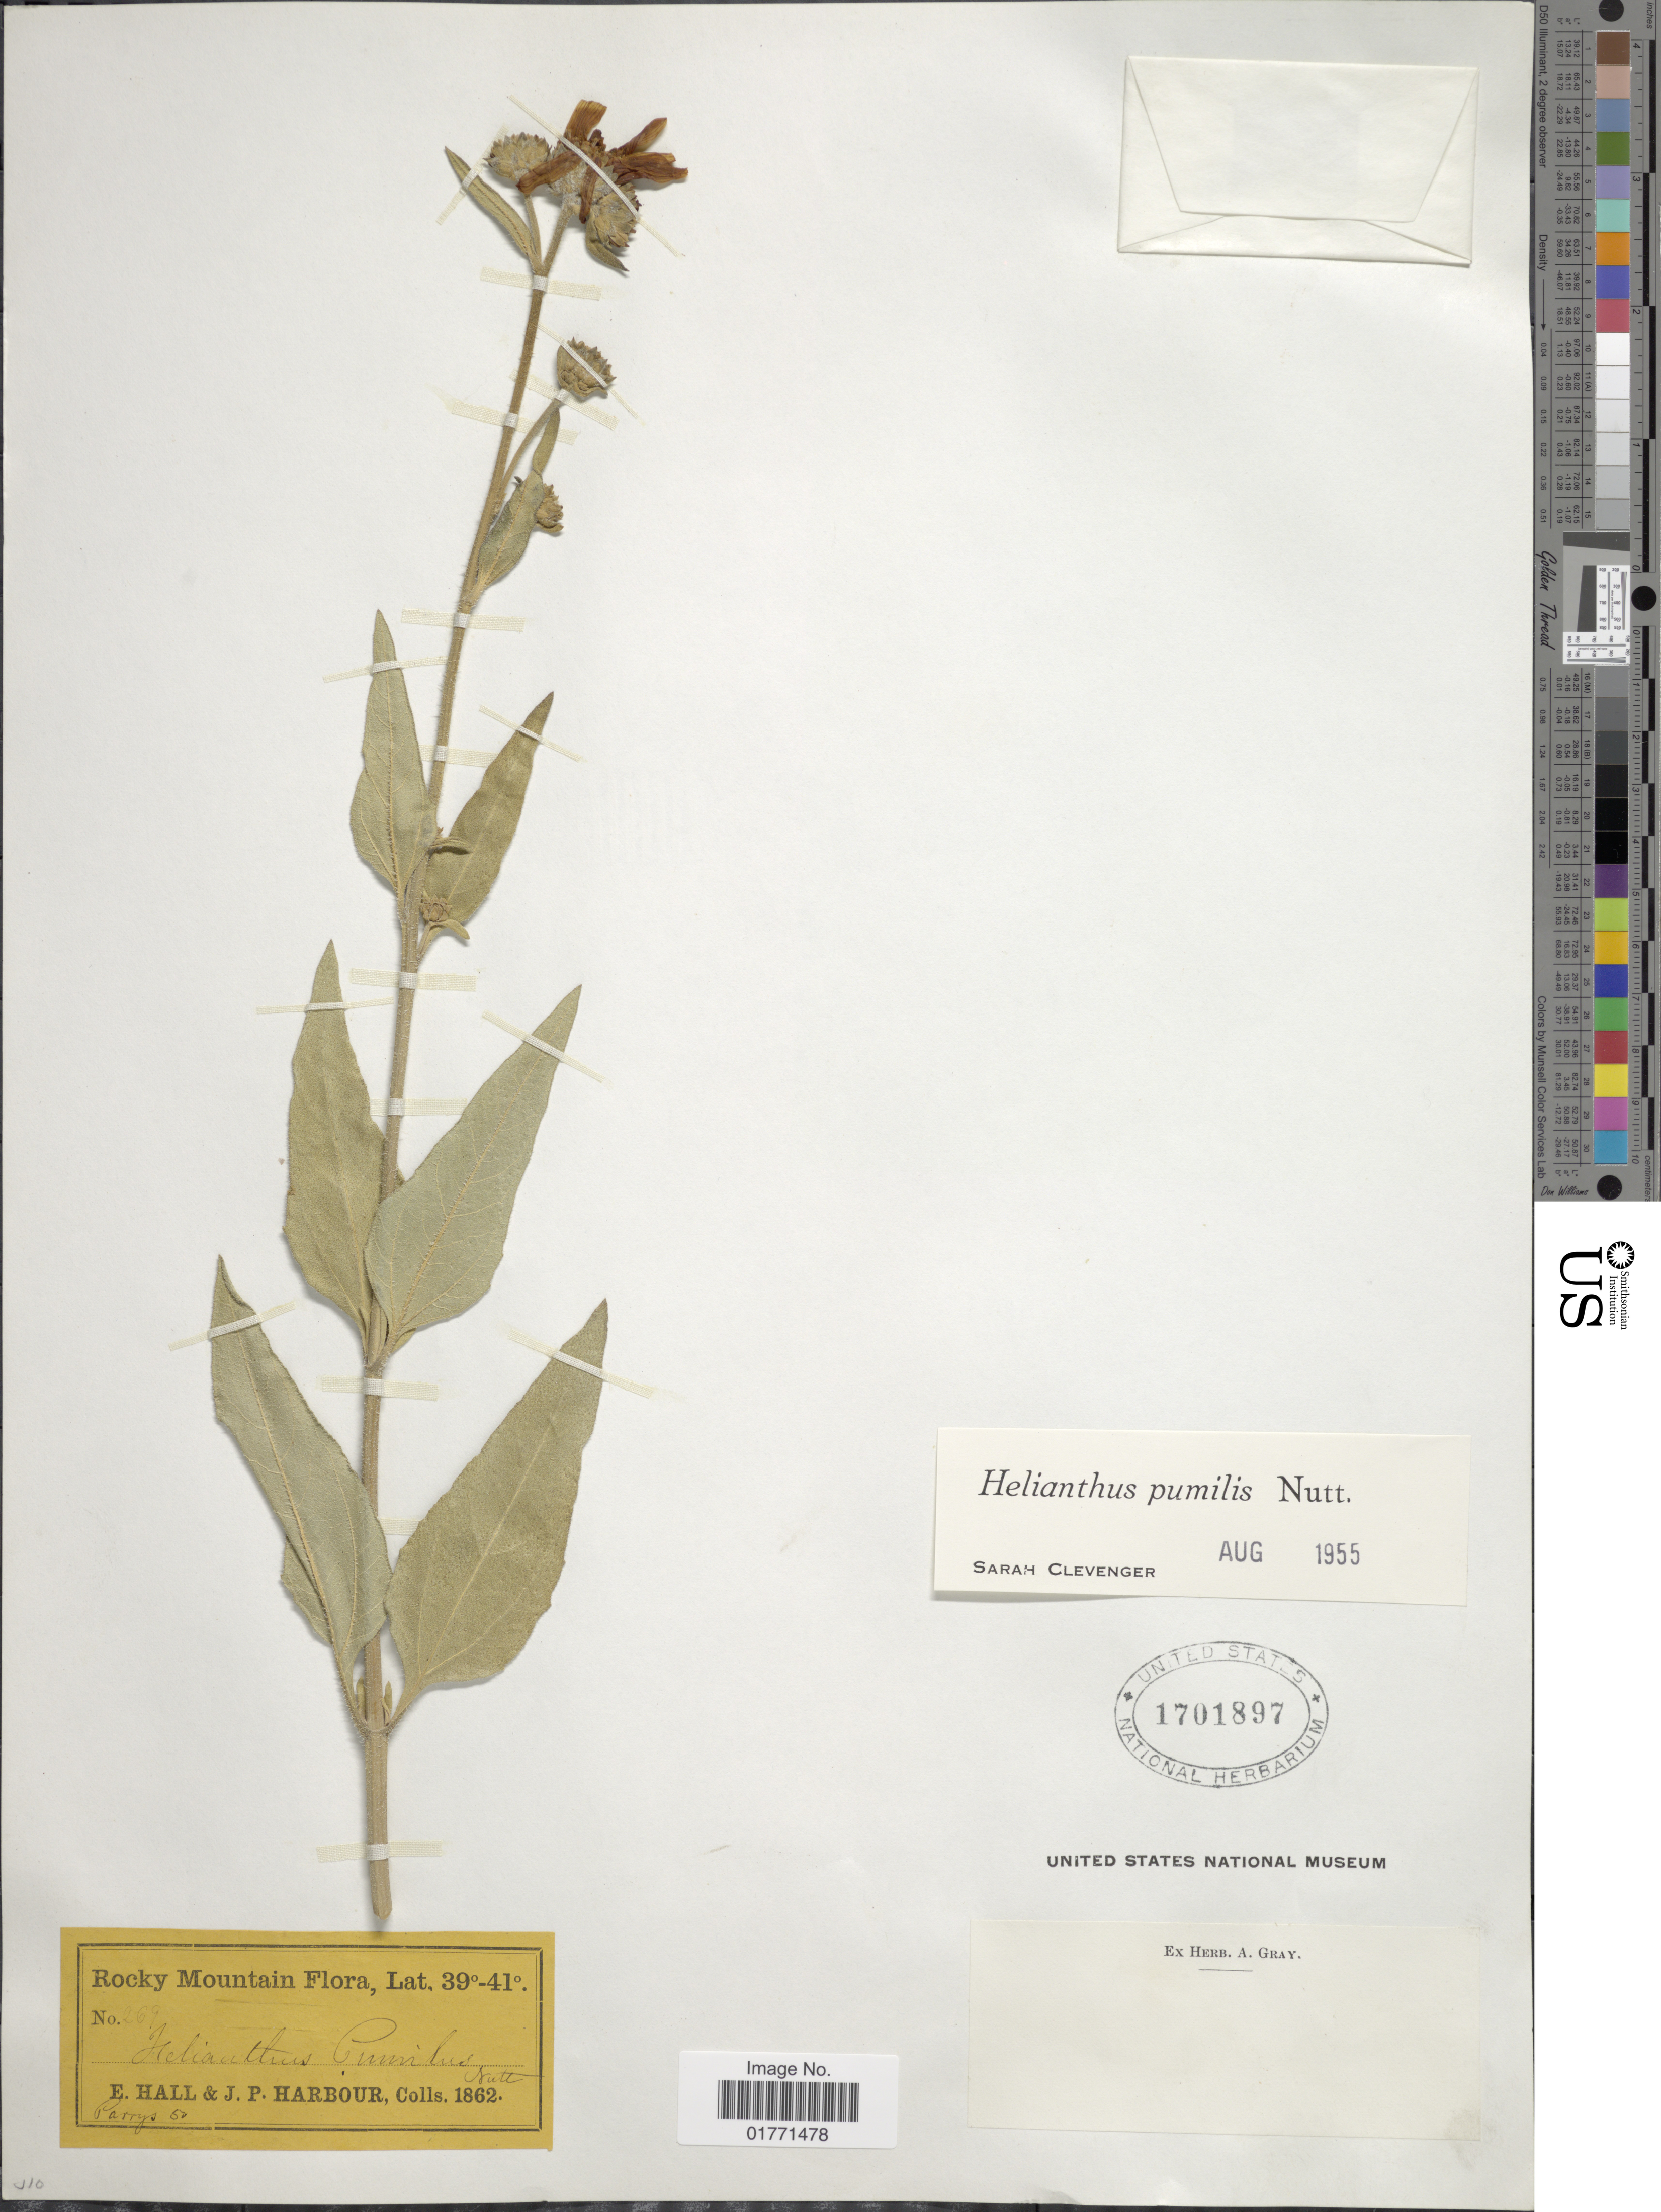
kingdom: Plantae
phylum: Tracheophyta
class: Magnoliopsida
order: Asterales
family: Asteraceae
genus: Helianthus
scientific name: Helianthus pumilis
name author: Nutt.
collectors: E. Hall & J. Harbour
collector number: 269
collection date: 1862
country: United States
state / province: Colorado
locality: Rocky Mtns. Parrys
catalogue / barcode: US 1701897